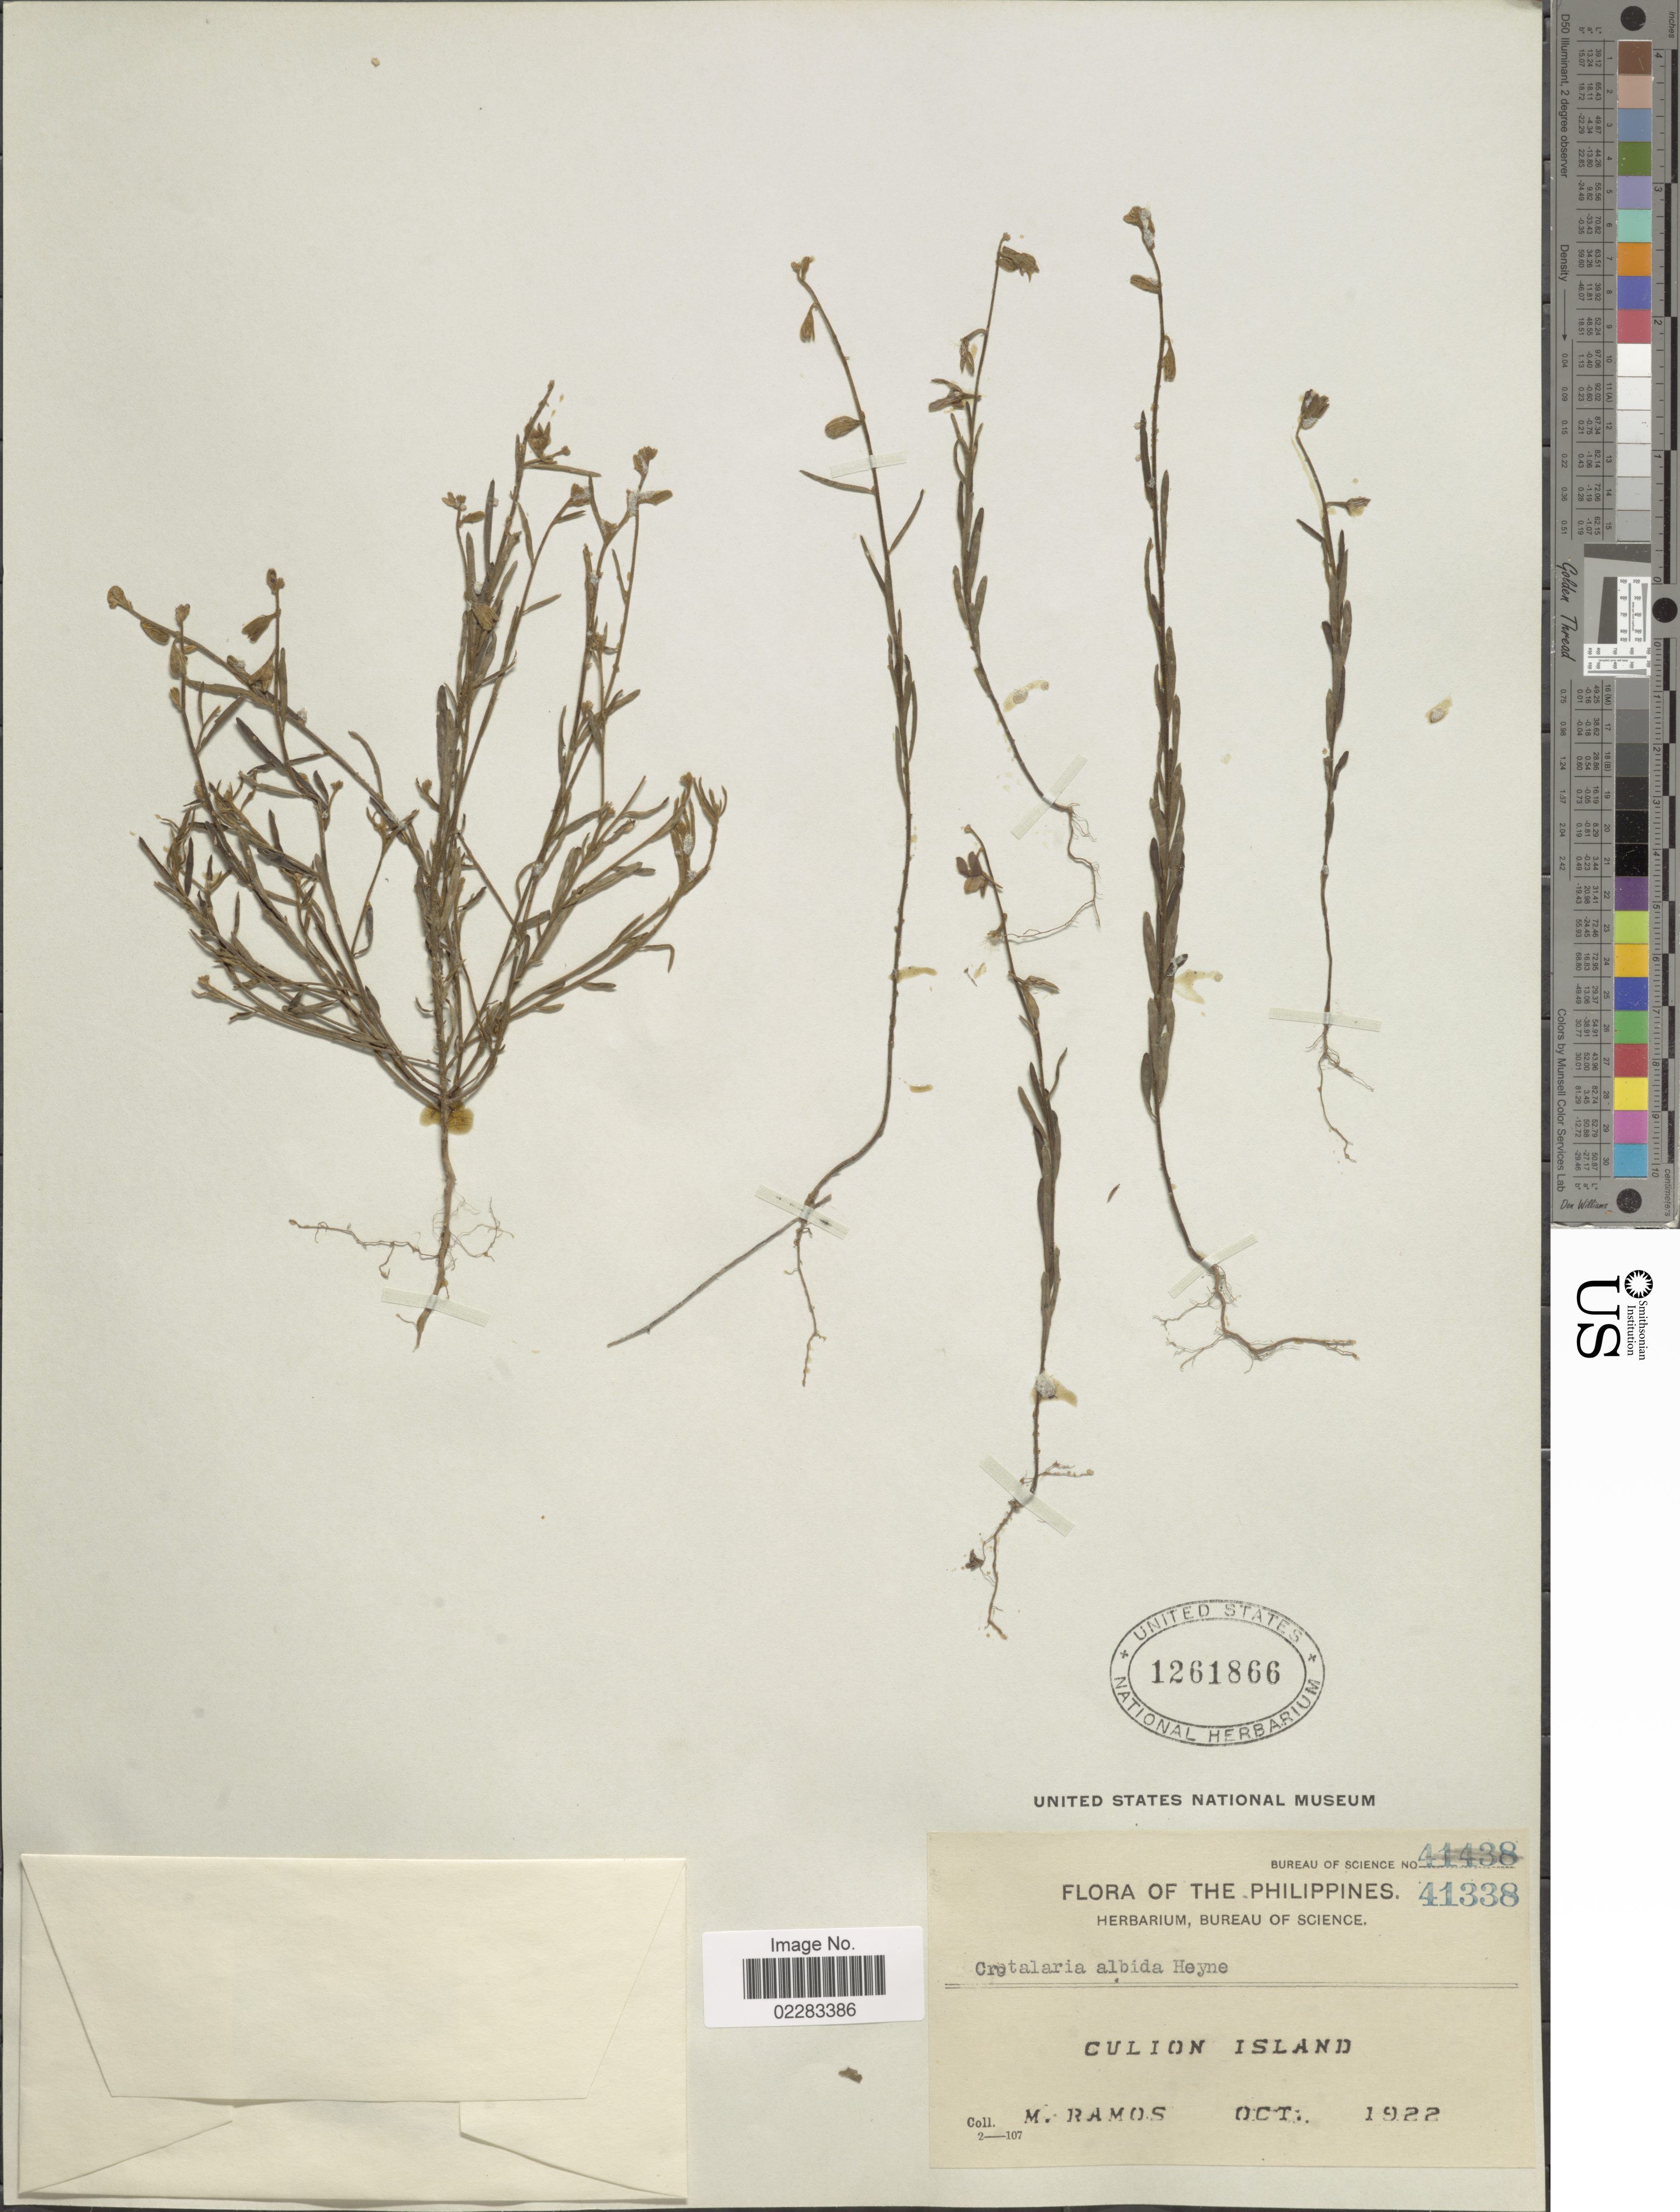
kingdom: Plantae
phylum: Tracheophyta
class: Magnoliopsida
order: Fabales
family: Fabaceae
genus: Crotalaria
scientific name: Crotalaria albida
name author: B. Heyne ex Roth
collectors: M. Ramos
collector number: Bureau of Science 41338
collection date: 1922-10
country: Philippines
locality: Culion Island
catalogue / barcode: US 1261866